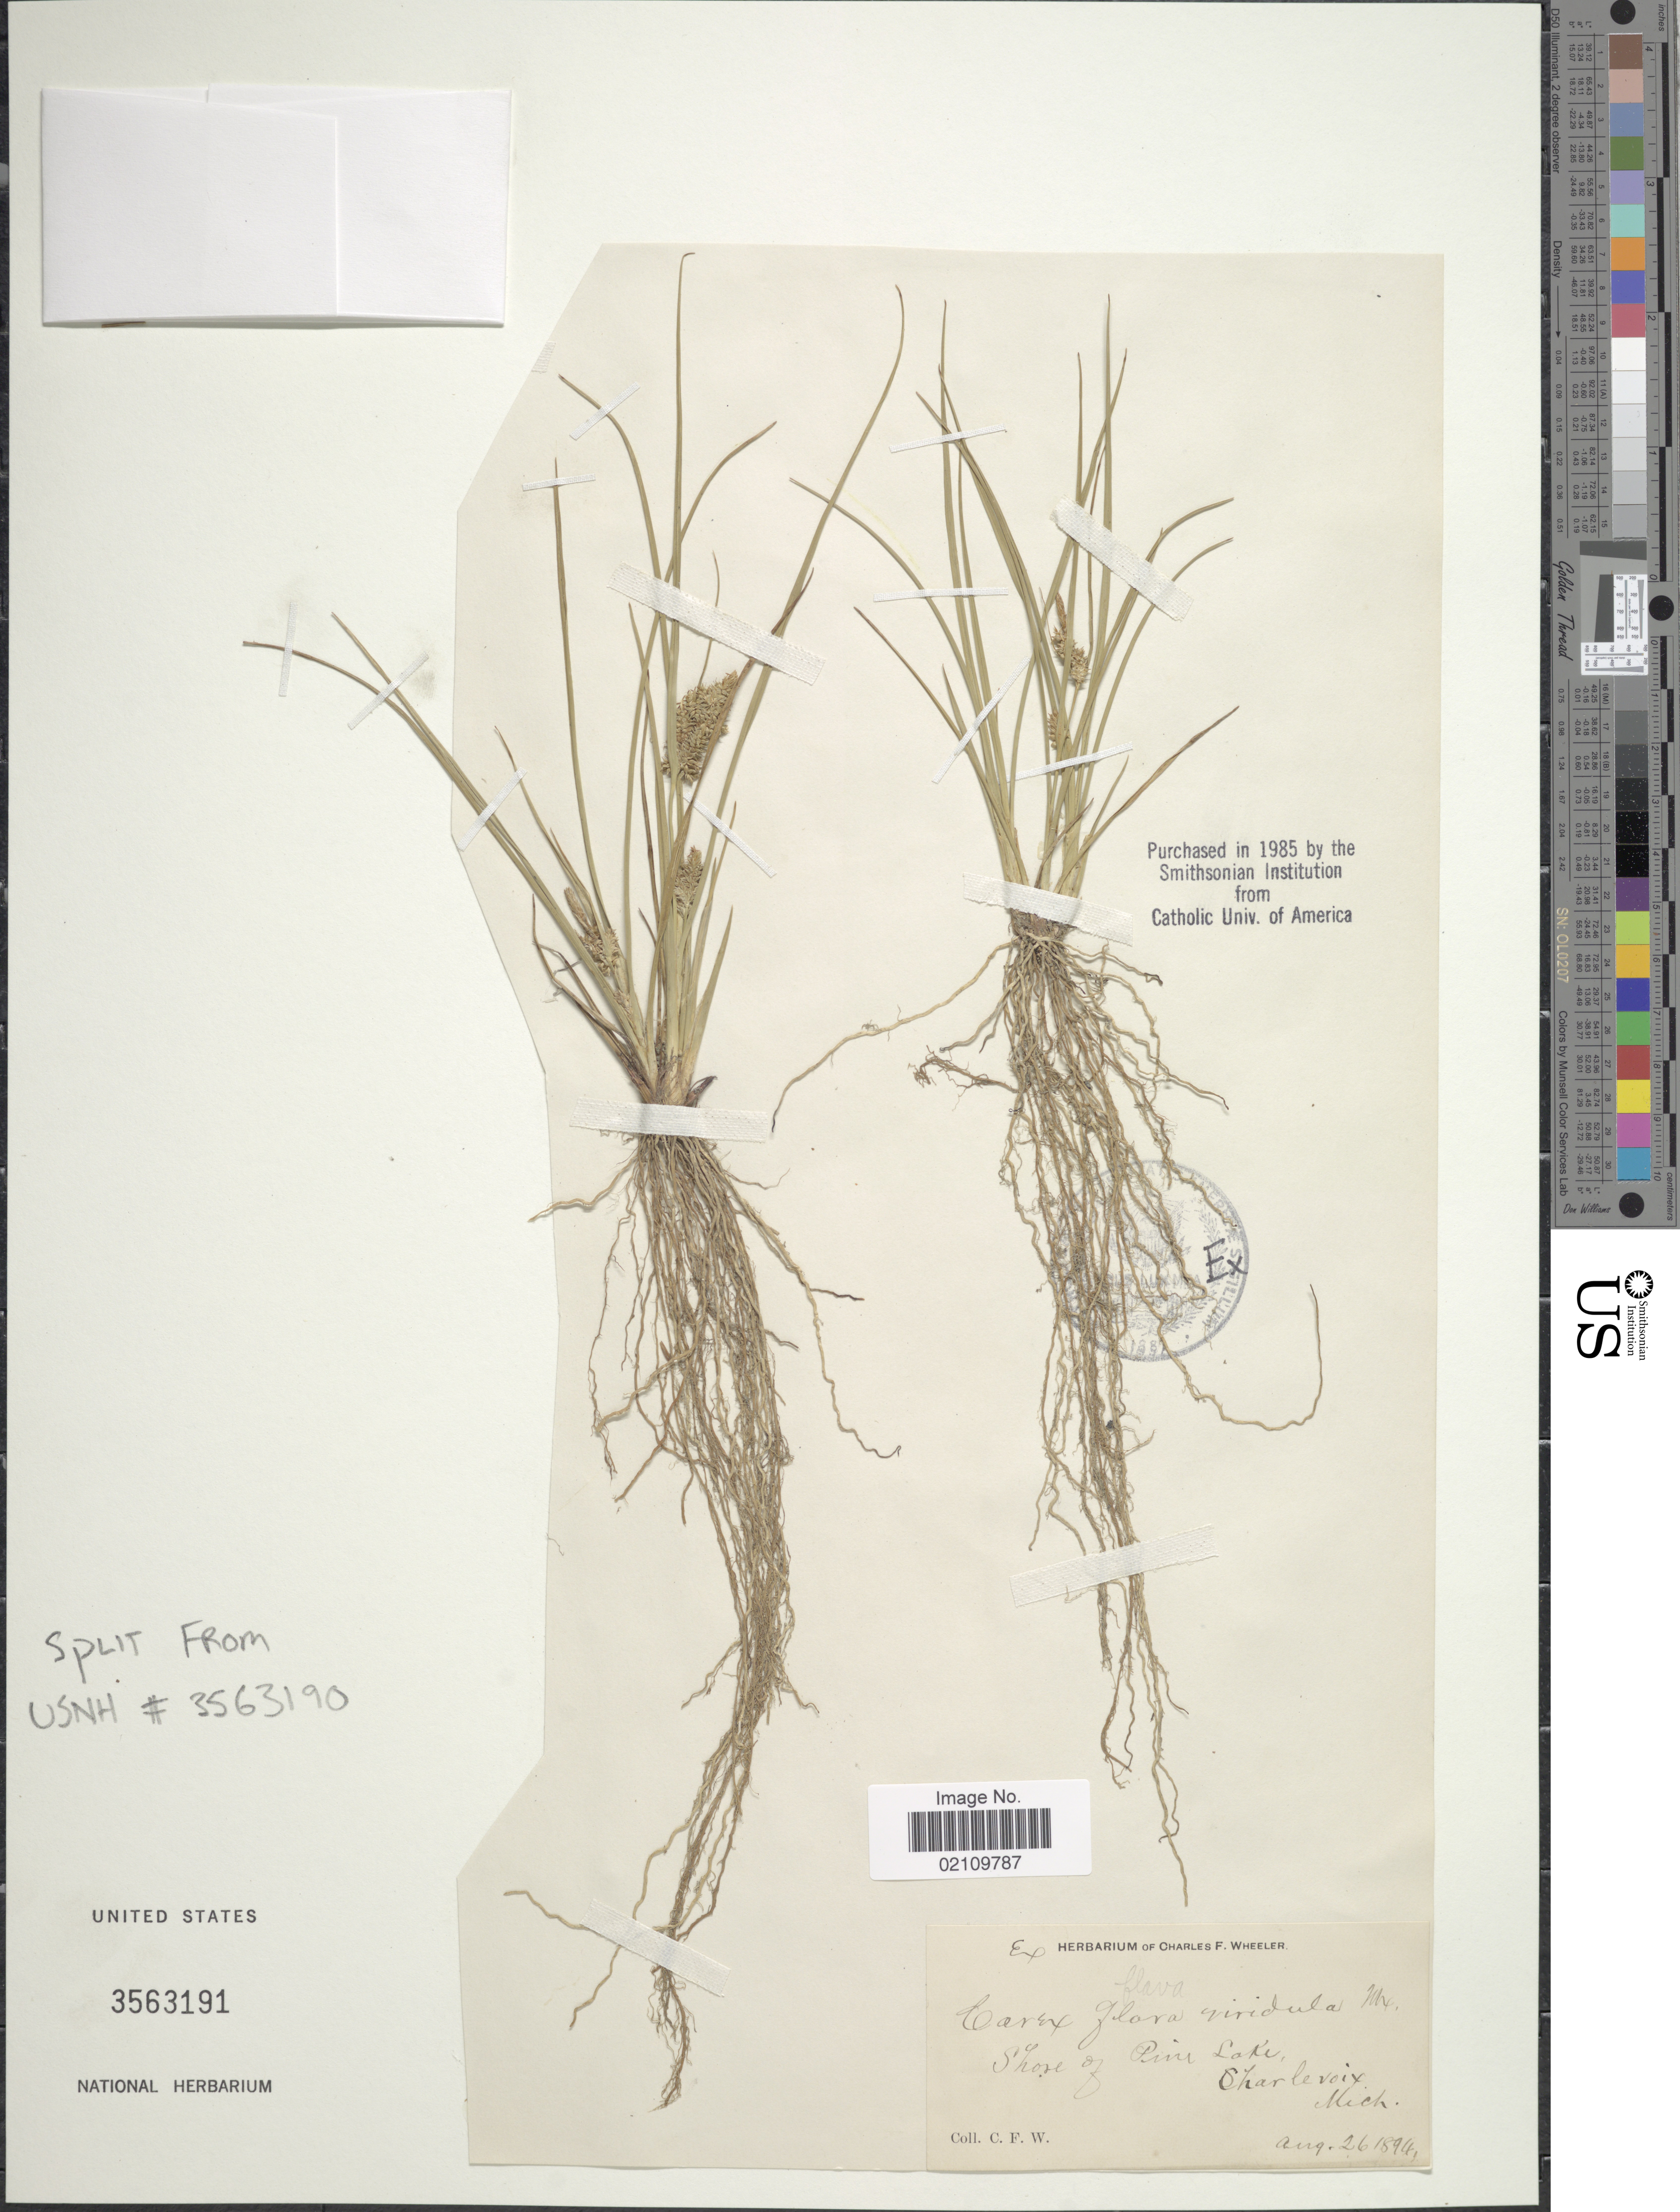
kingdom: Plantae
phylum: Tracheophyta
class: Liliopsida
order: Poales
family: Cyperaceae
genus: Carex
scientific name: Carex flava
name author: L.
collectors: C. Wheeler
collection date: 1894-08-26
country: United States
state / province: Michigan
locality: Shore of Pine Lake, Charlevoix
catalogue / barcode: US 3563191